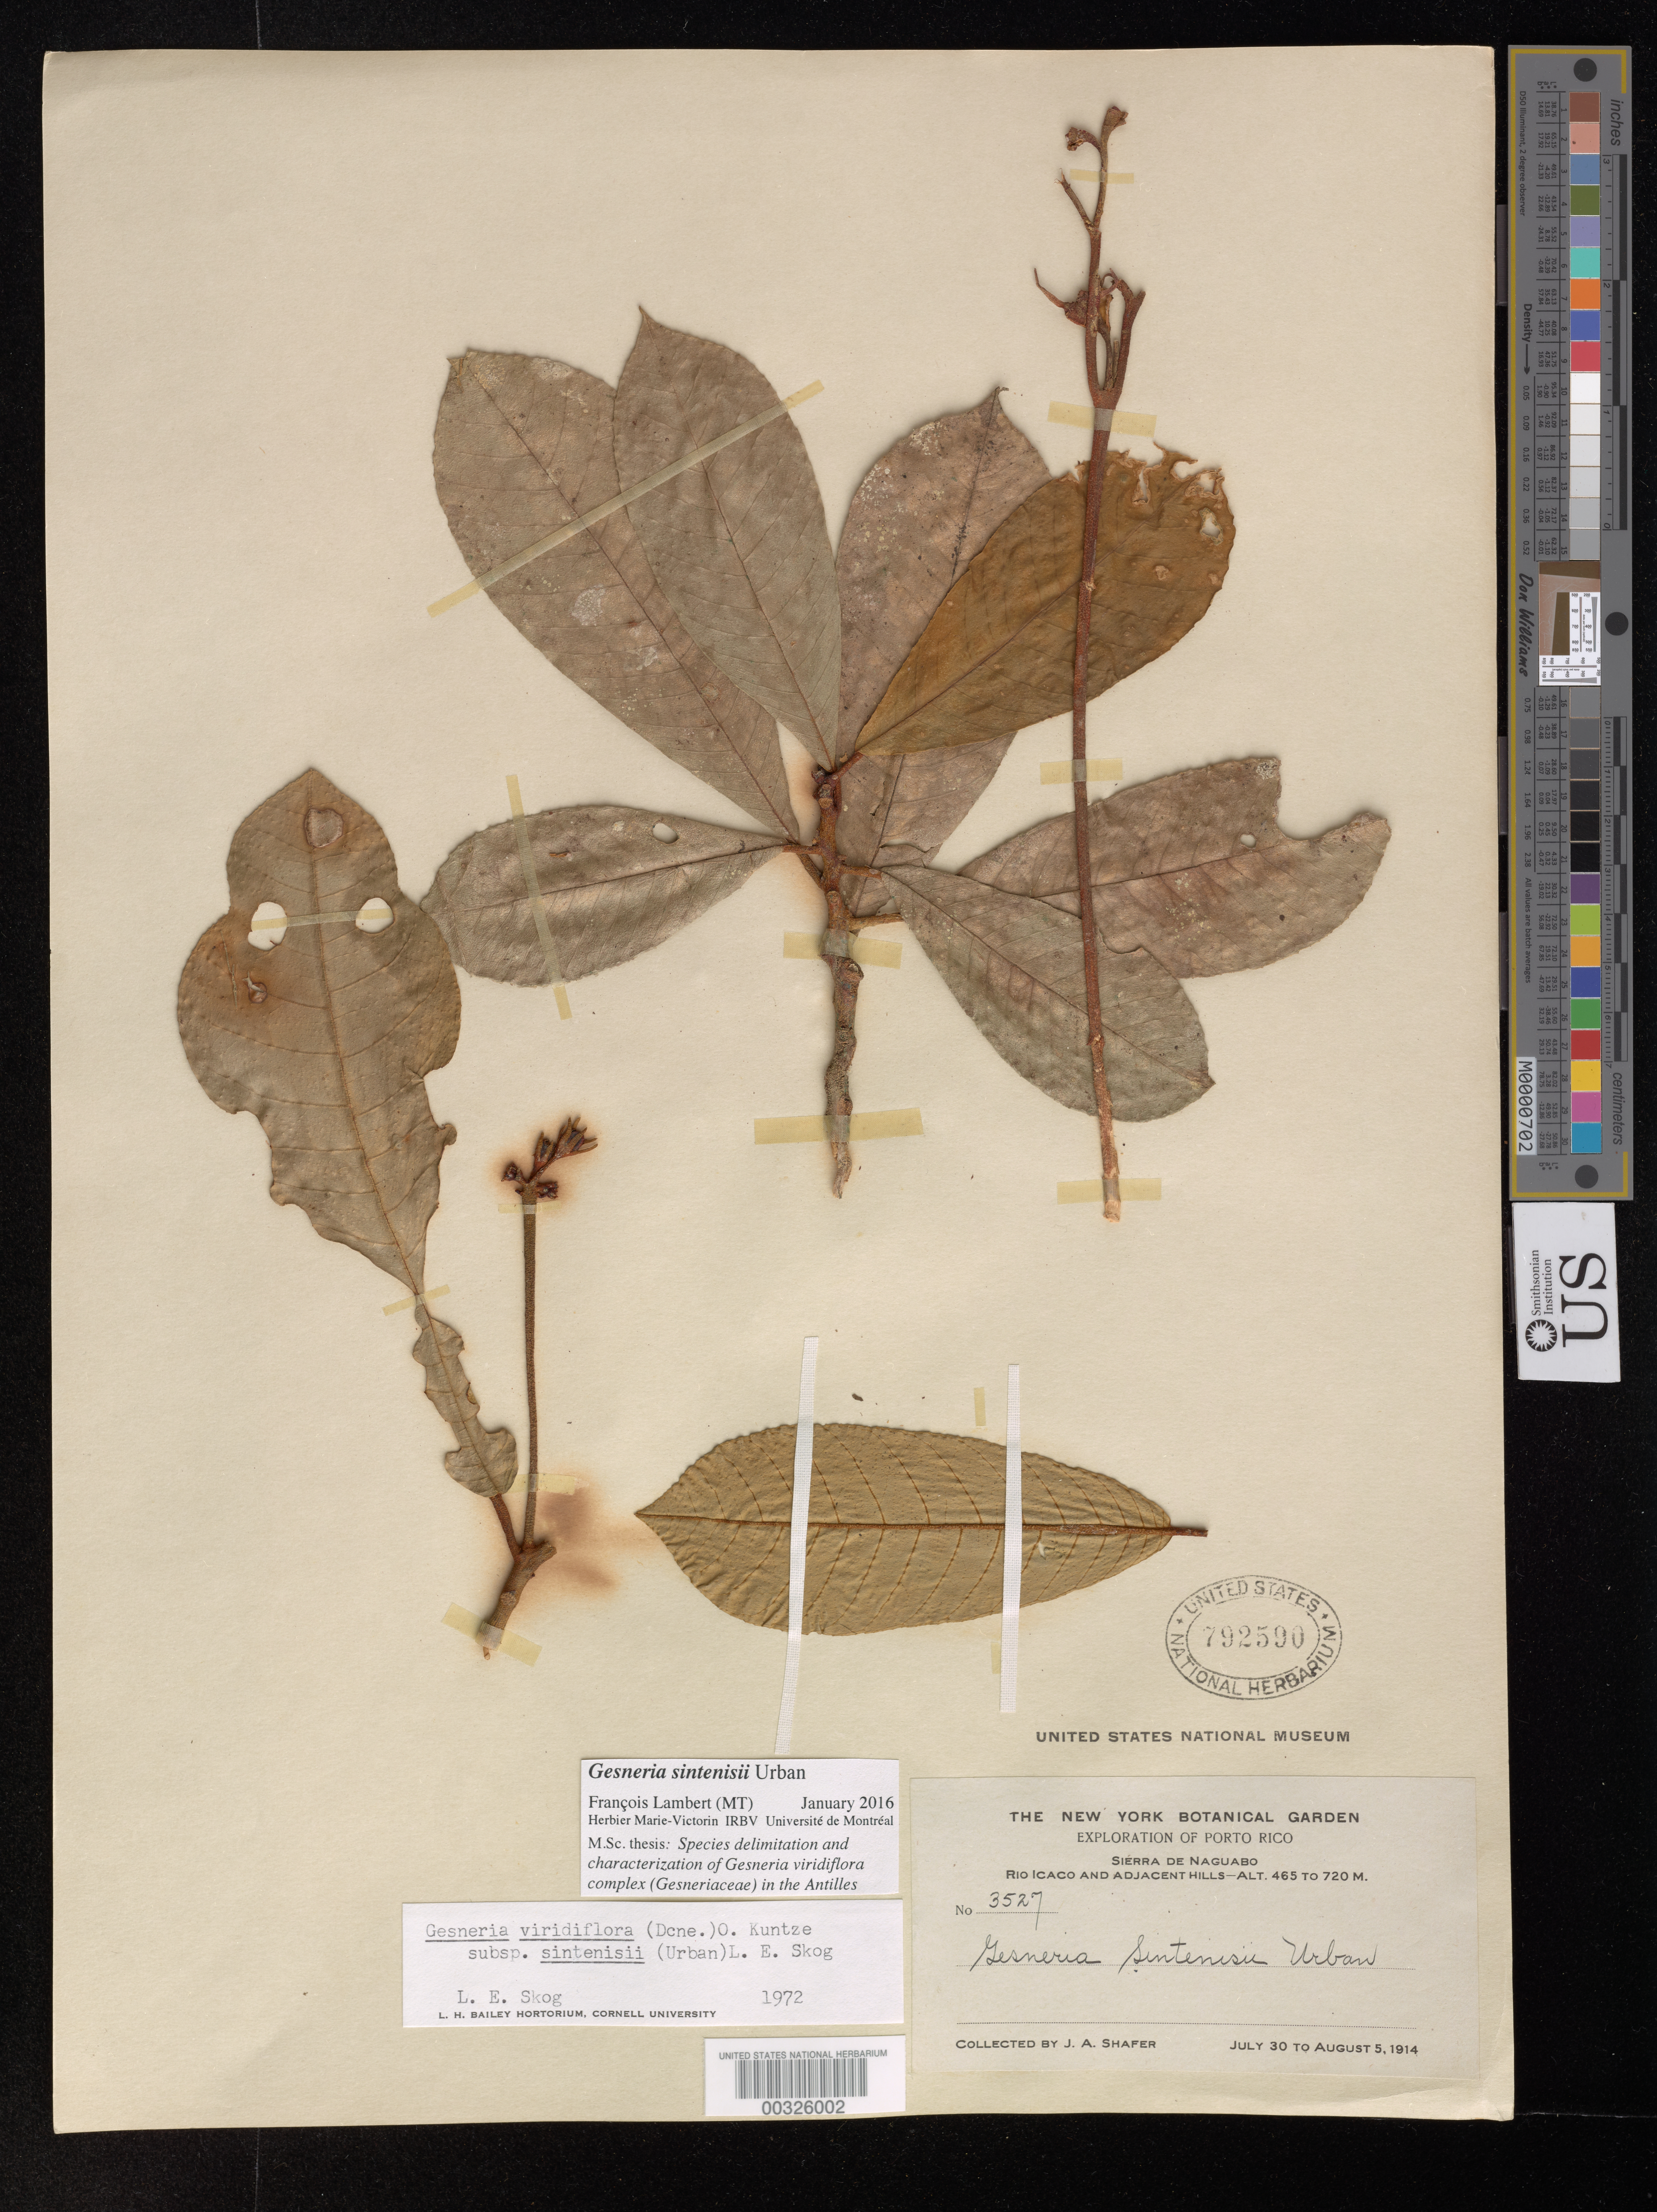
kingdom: Plantae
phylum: Tracheophyta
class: Magnoliopsida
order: Lamiales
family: Gesneriaceae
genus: Gesneria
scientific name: Gesneria sintenisii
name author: Urb.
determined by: Lambert, Francois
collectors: J. A. Shafer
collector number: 3527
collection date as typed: Jul-Aug 1914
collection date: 1914-07/1914-08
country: Puerto Rico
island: Puerto Rico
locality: Sierra de Naguabo, Rio Icaco and adjacent hills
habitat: Near river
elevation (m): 465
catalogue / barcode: US 792590